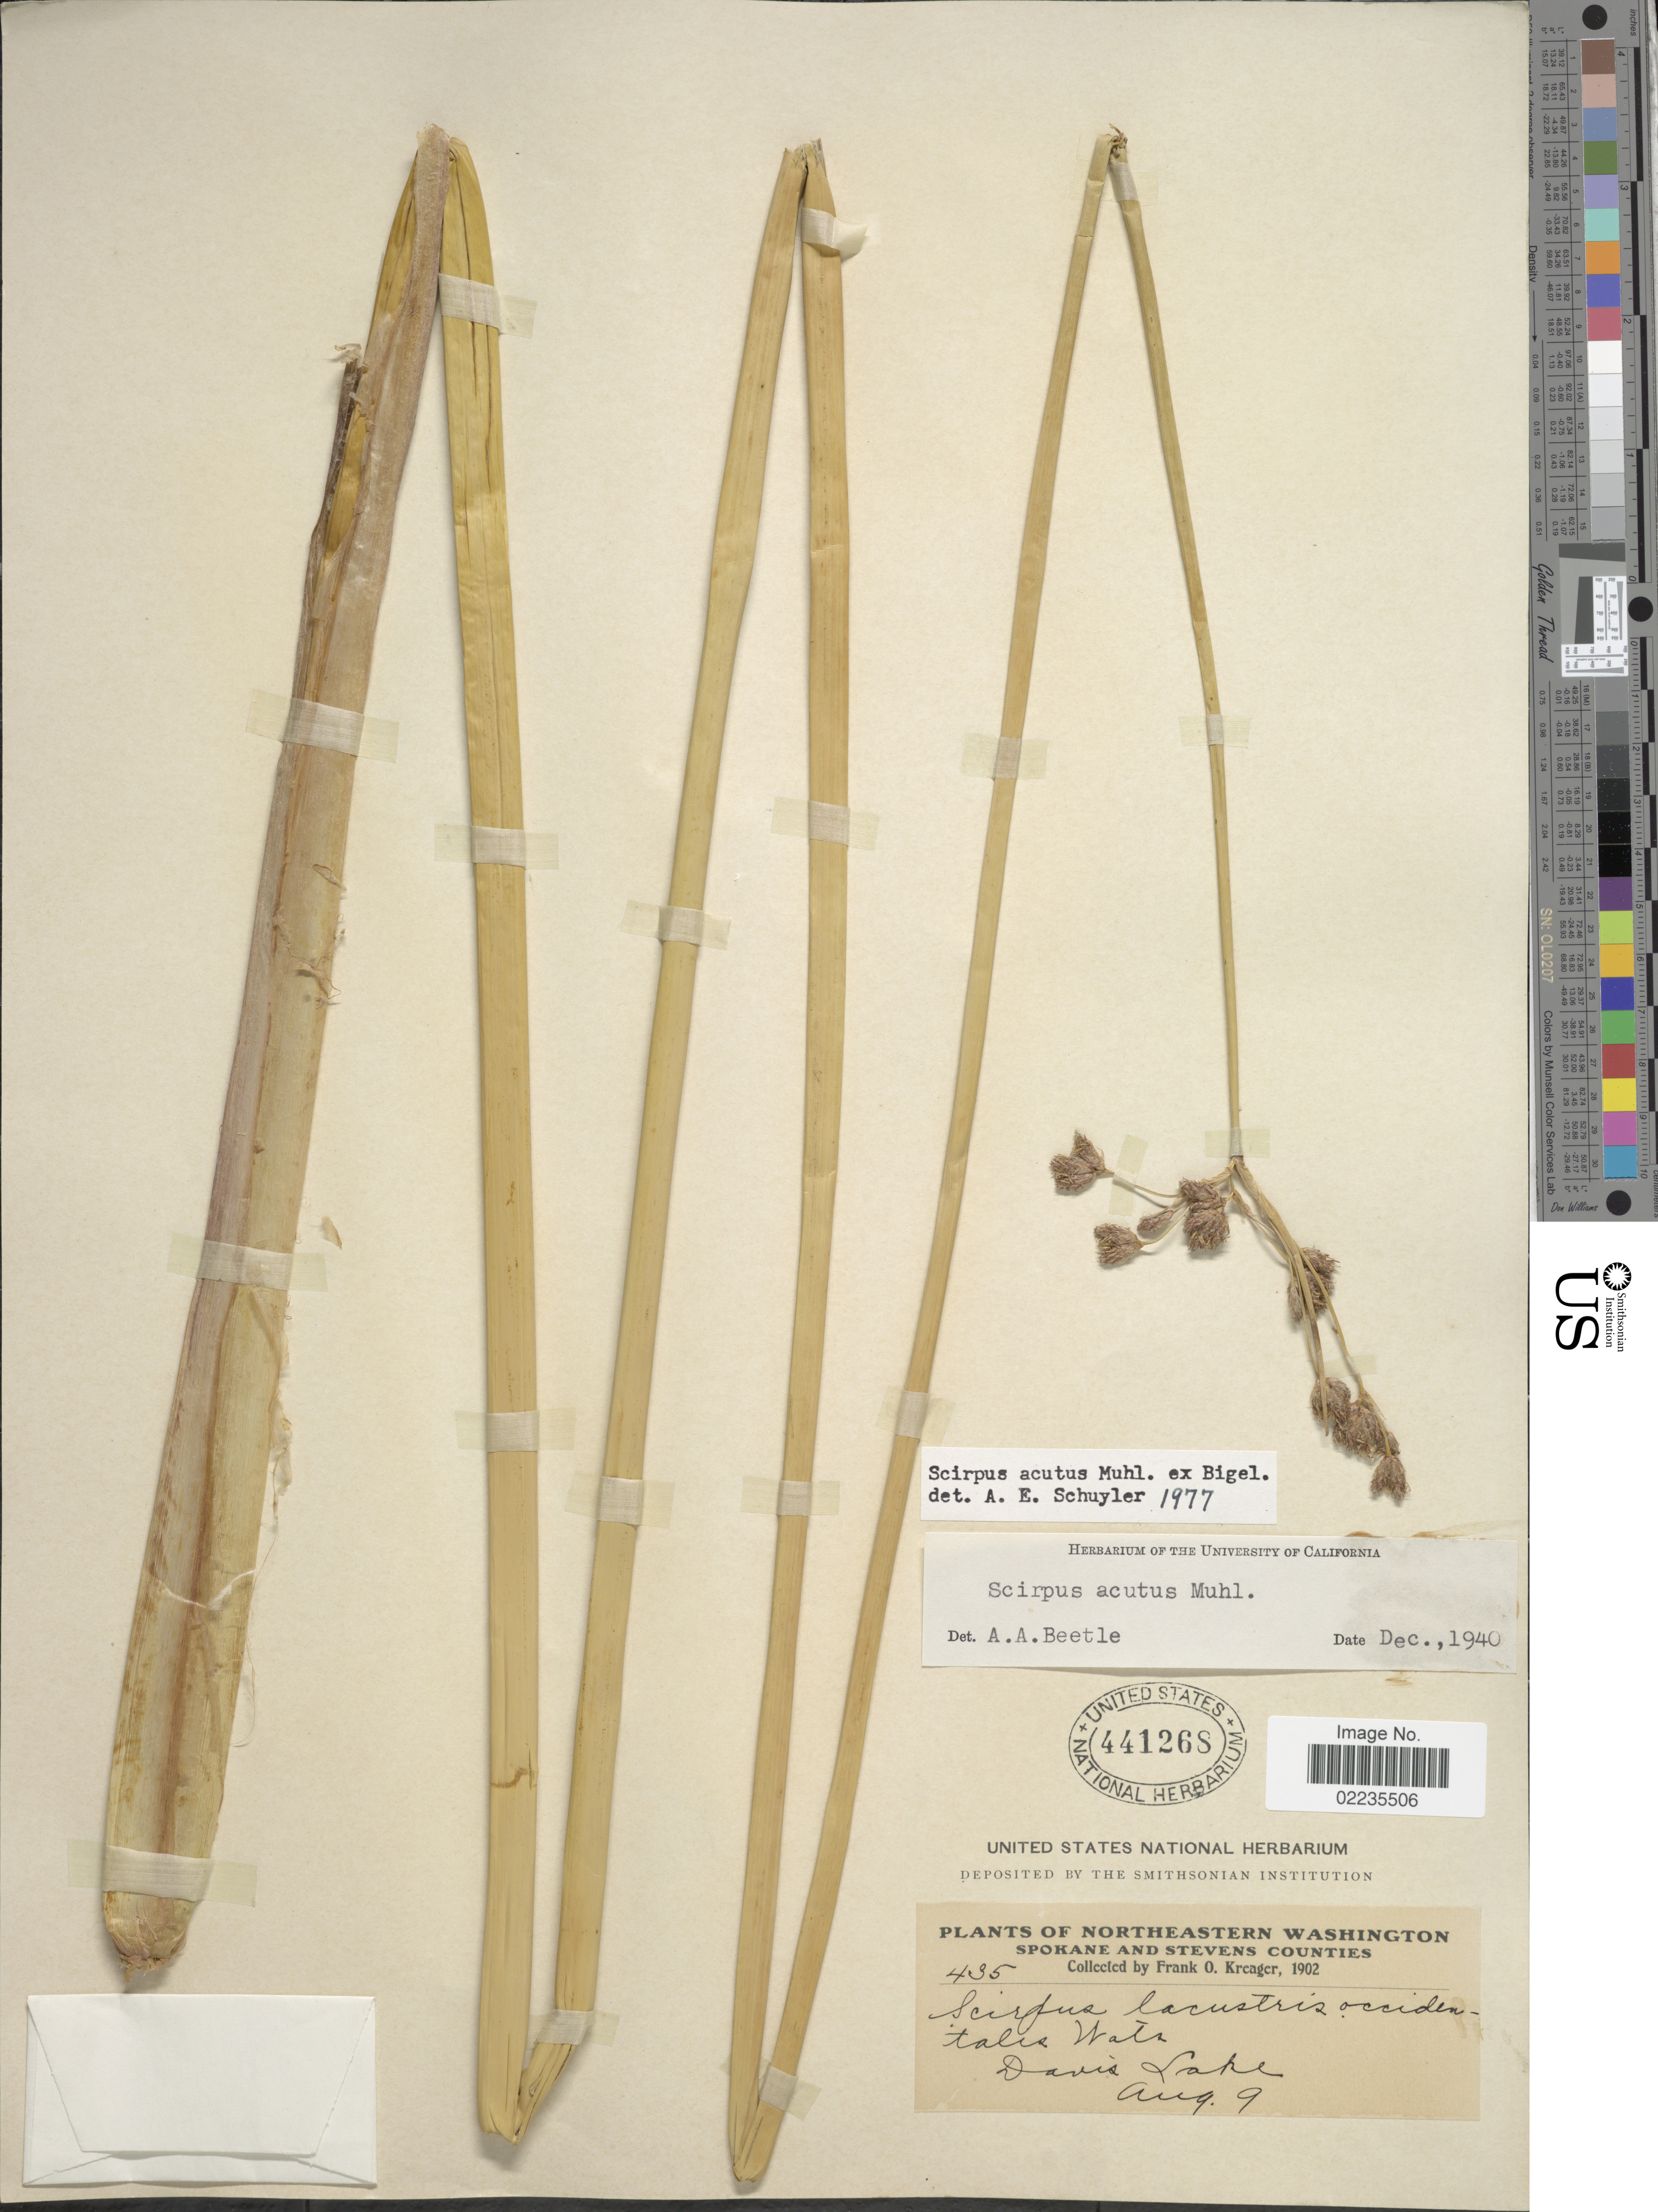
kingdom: Plantae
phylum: Tracheophyta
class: Liliopsida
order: Poales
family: Cyperaceae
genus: Schoenoplectus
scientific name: Schoenoplectus acutus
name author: (Muhl. ex Bigelow) Á. Löve & D. Löve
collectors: F. Kreager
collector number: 435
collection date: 1902-08-09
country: United States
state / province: Washington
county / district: Spokane / Stevens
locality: Northeastern Washington, Spokane and Stevens Counties, Davis Lake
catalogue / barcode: US 441268